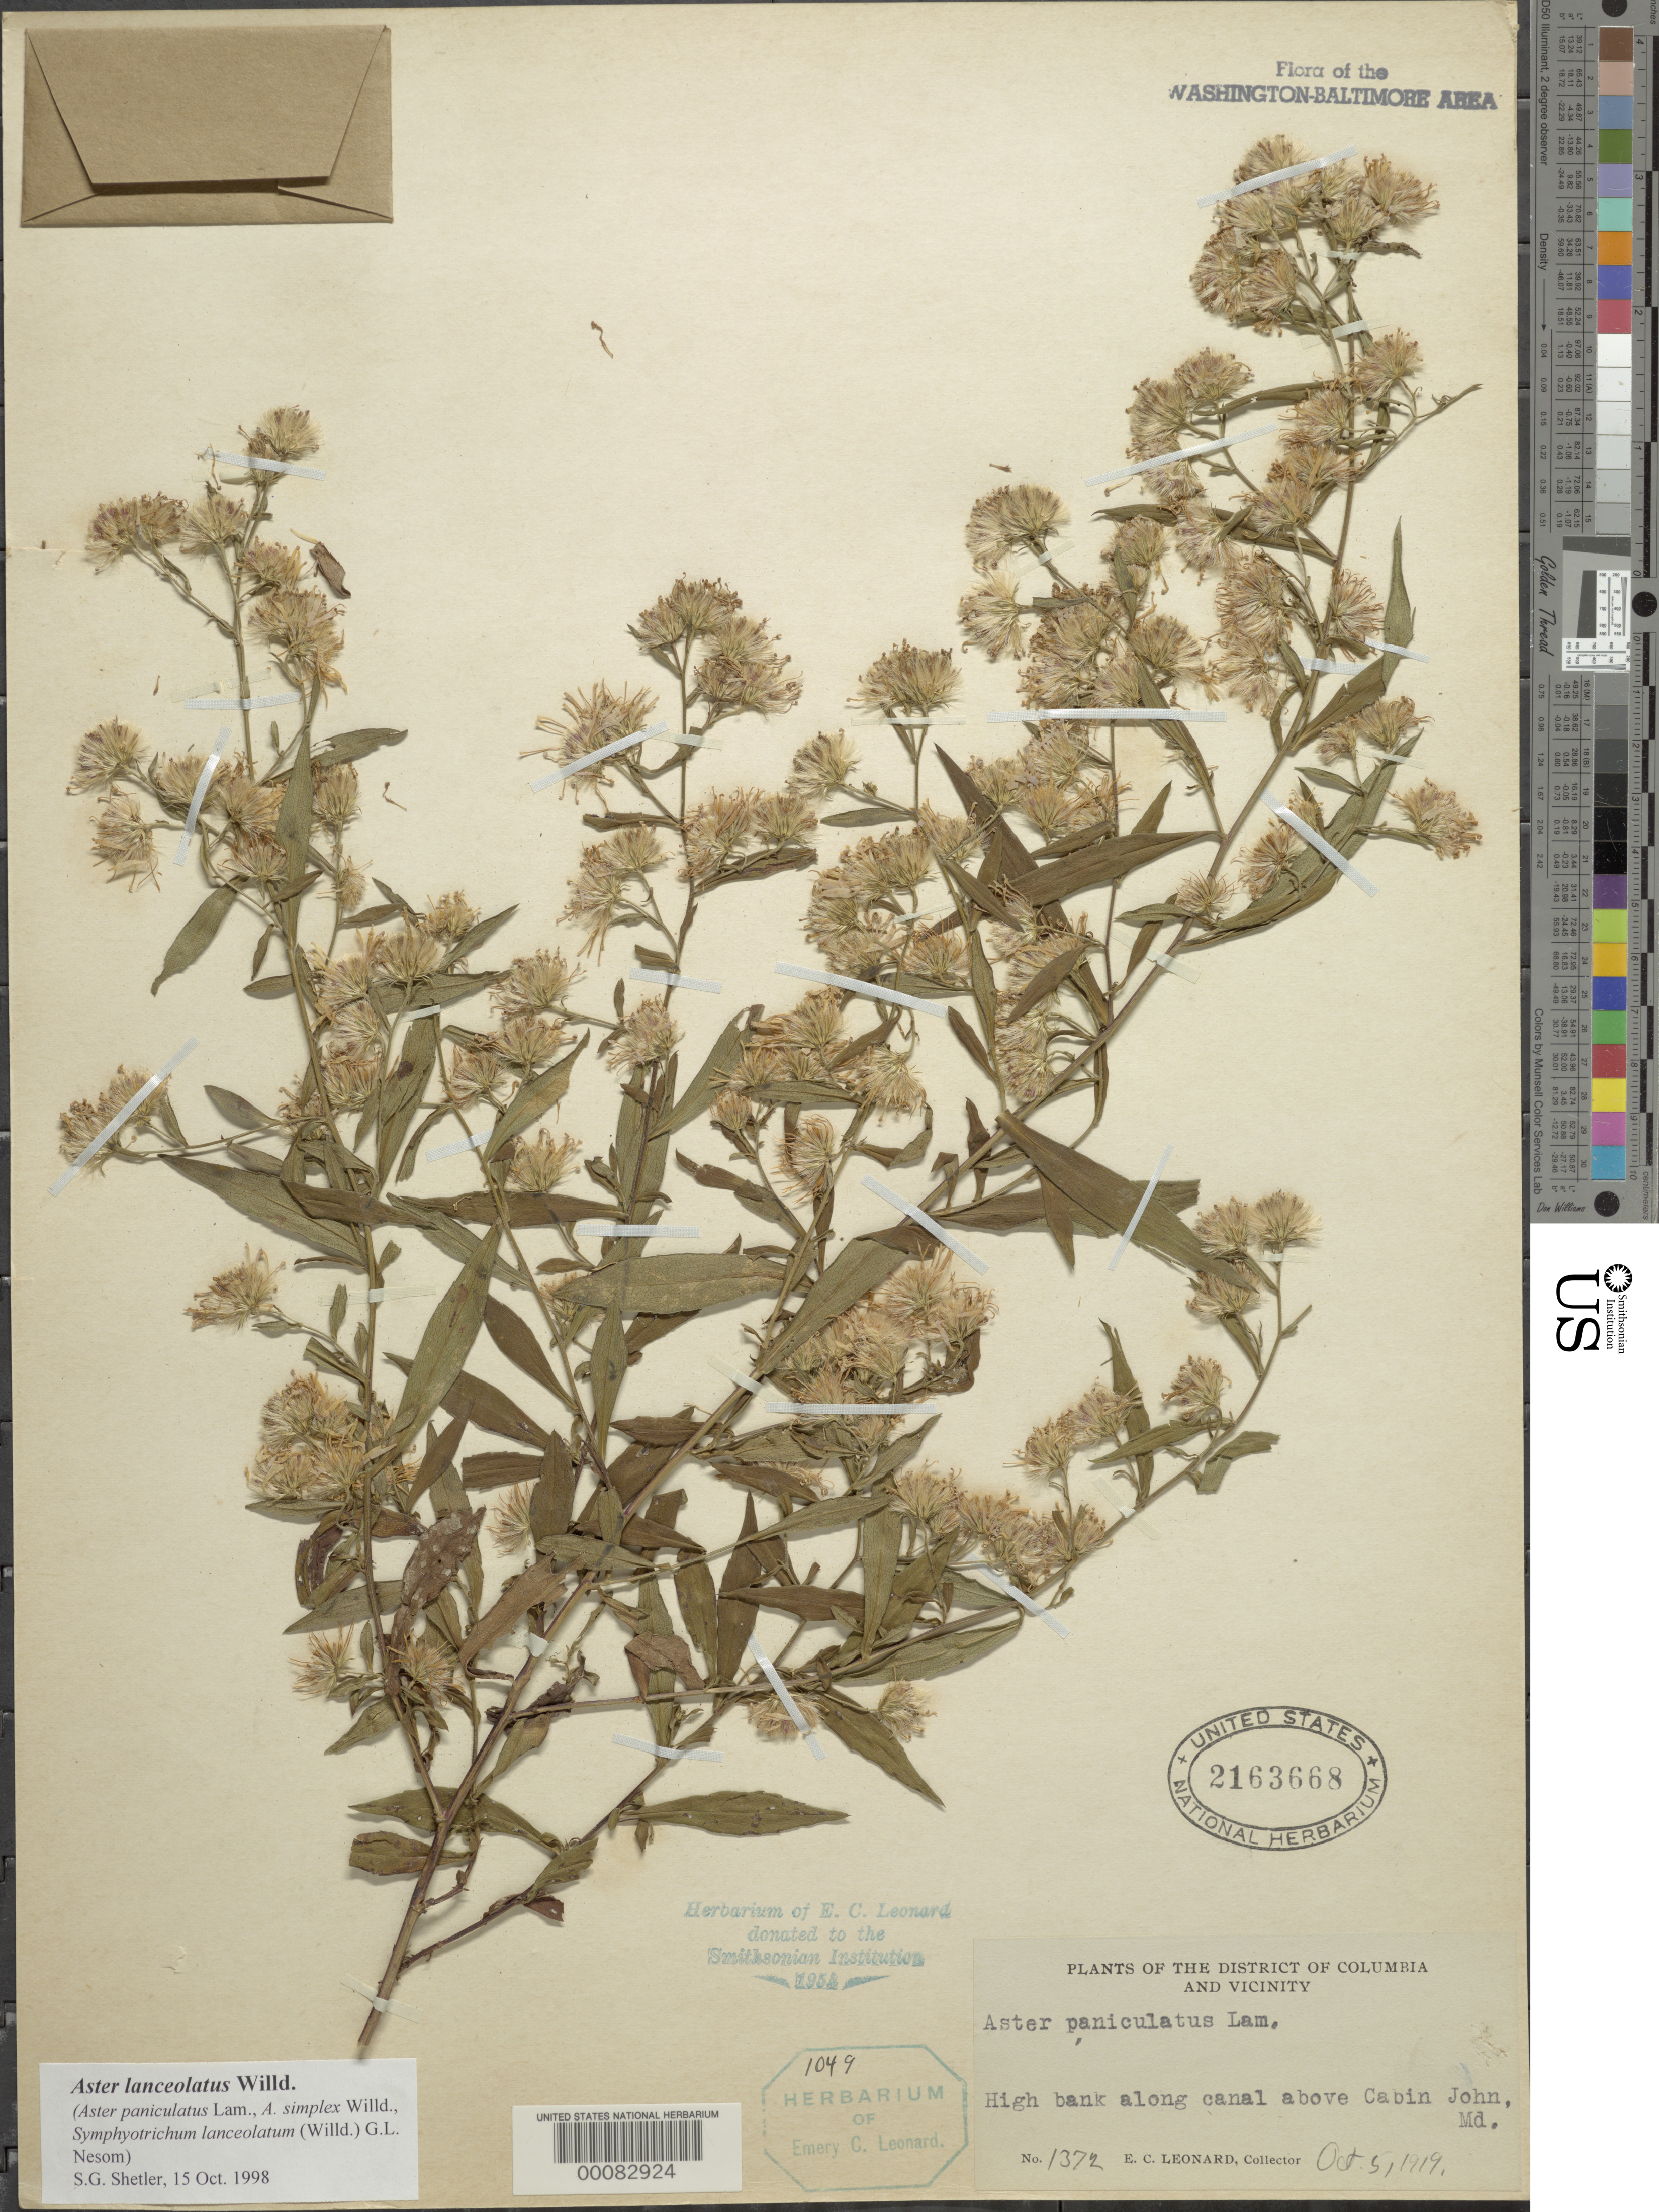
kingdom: Plantae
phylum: Tracheophyta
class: Magnoliopsida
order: Asterales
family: Asteraceae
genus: Symphyotrichum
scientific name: Symphyotrichum lanceolatum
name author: (Willd.) G.L. Nesom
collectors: E. C. Leonard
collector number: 1372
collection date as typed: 05 Oct 1919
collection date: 1919-10-05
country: United States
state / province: Maryland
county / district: Montgomery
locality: Canal above Cabin John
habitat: High bank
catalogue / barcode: US 2163668